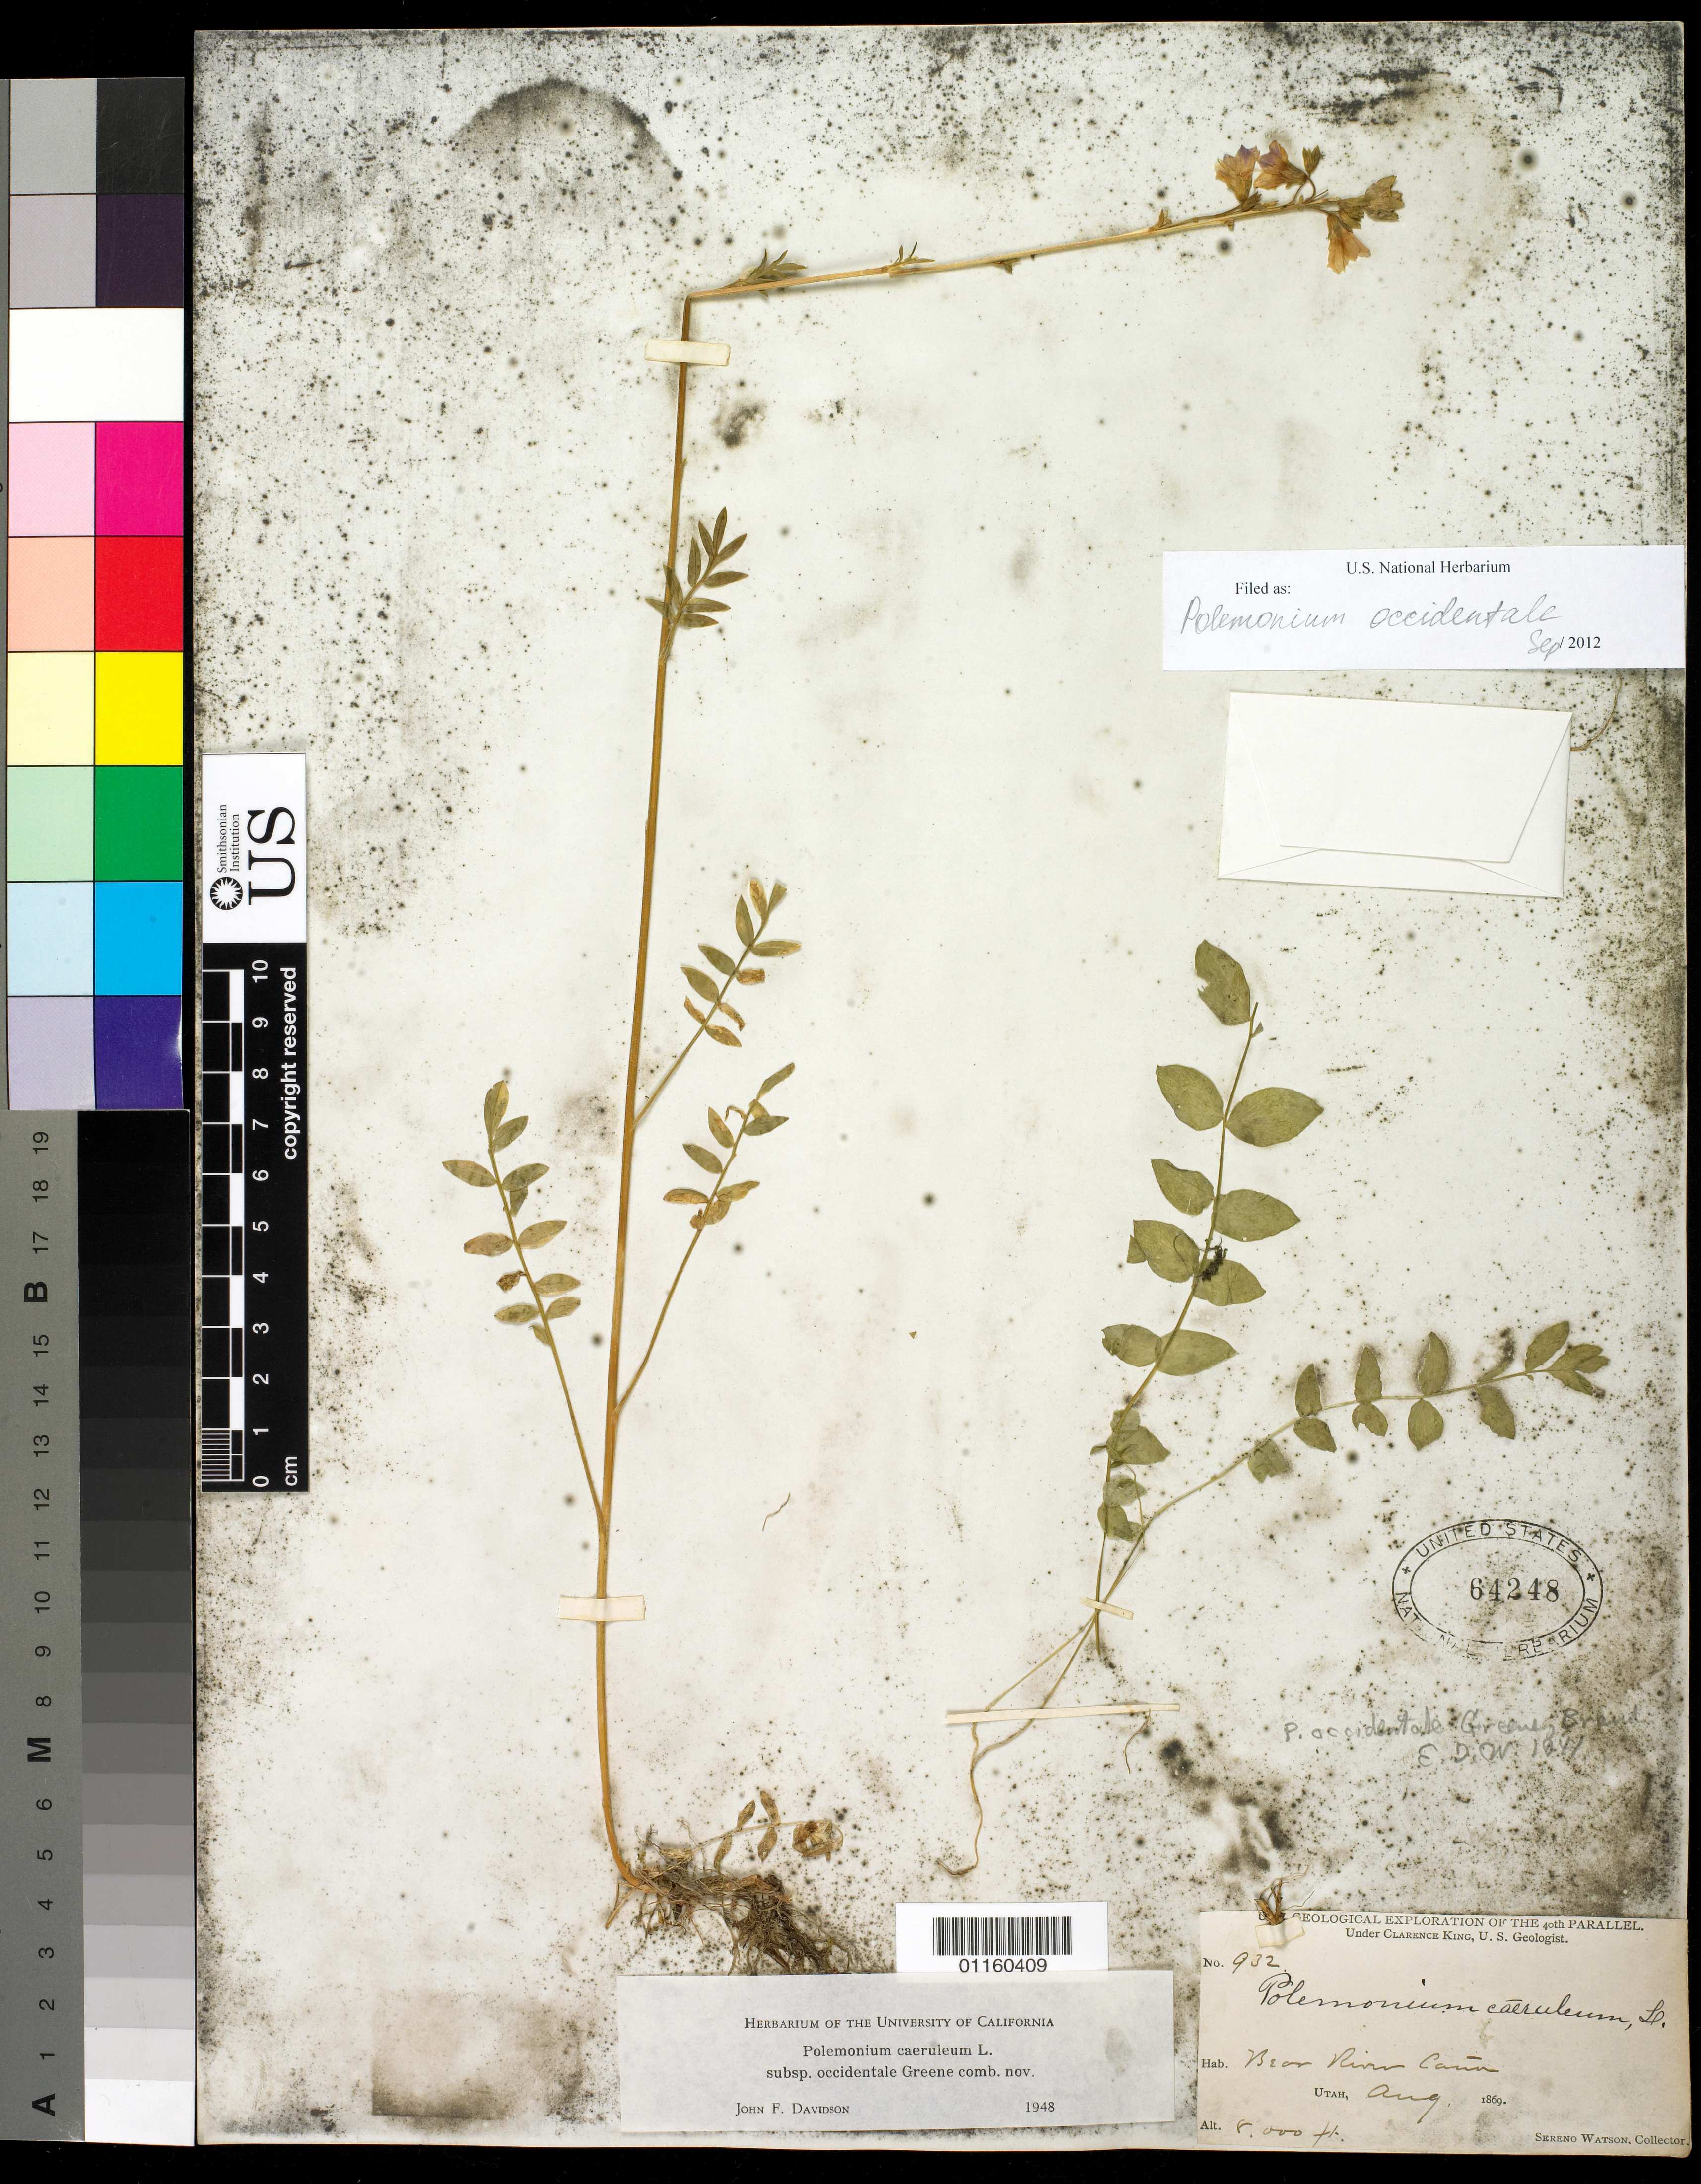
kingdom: Plantae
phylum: Tracheophyta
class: Magnoliopsida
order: Ericales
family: Polemoniaceae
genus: Polemonium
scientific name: Polemonium occidentale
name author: Greene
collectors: S. Watson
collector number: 932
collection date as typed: Aug 1869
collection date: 1869-08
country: United States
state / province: Utah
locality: Bear River Canyon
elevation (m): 2438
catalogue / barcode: US 64248